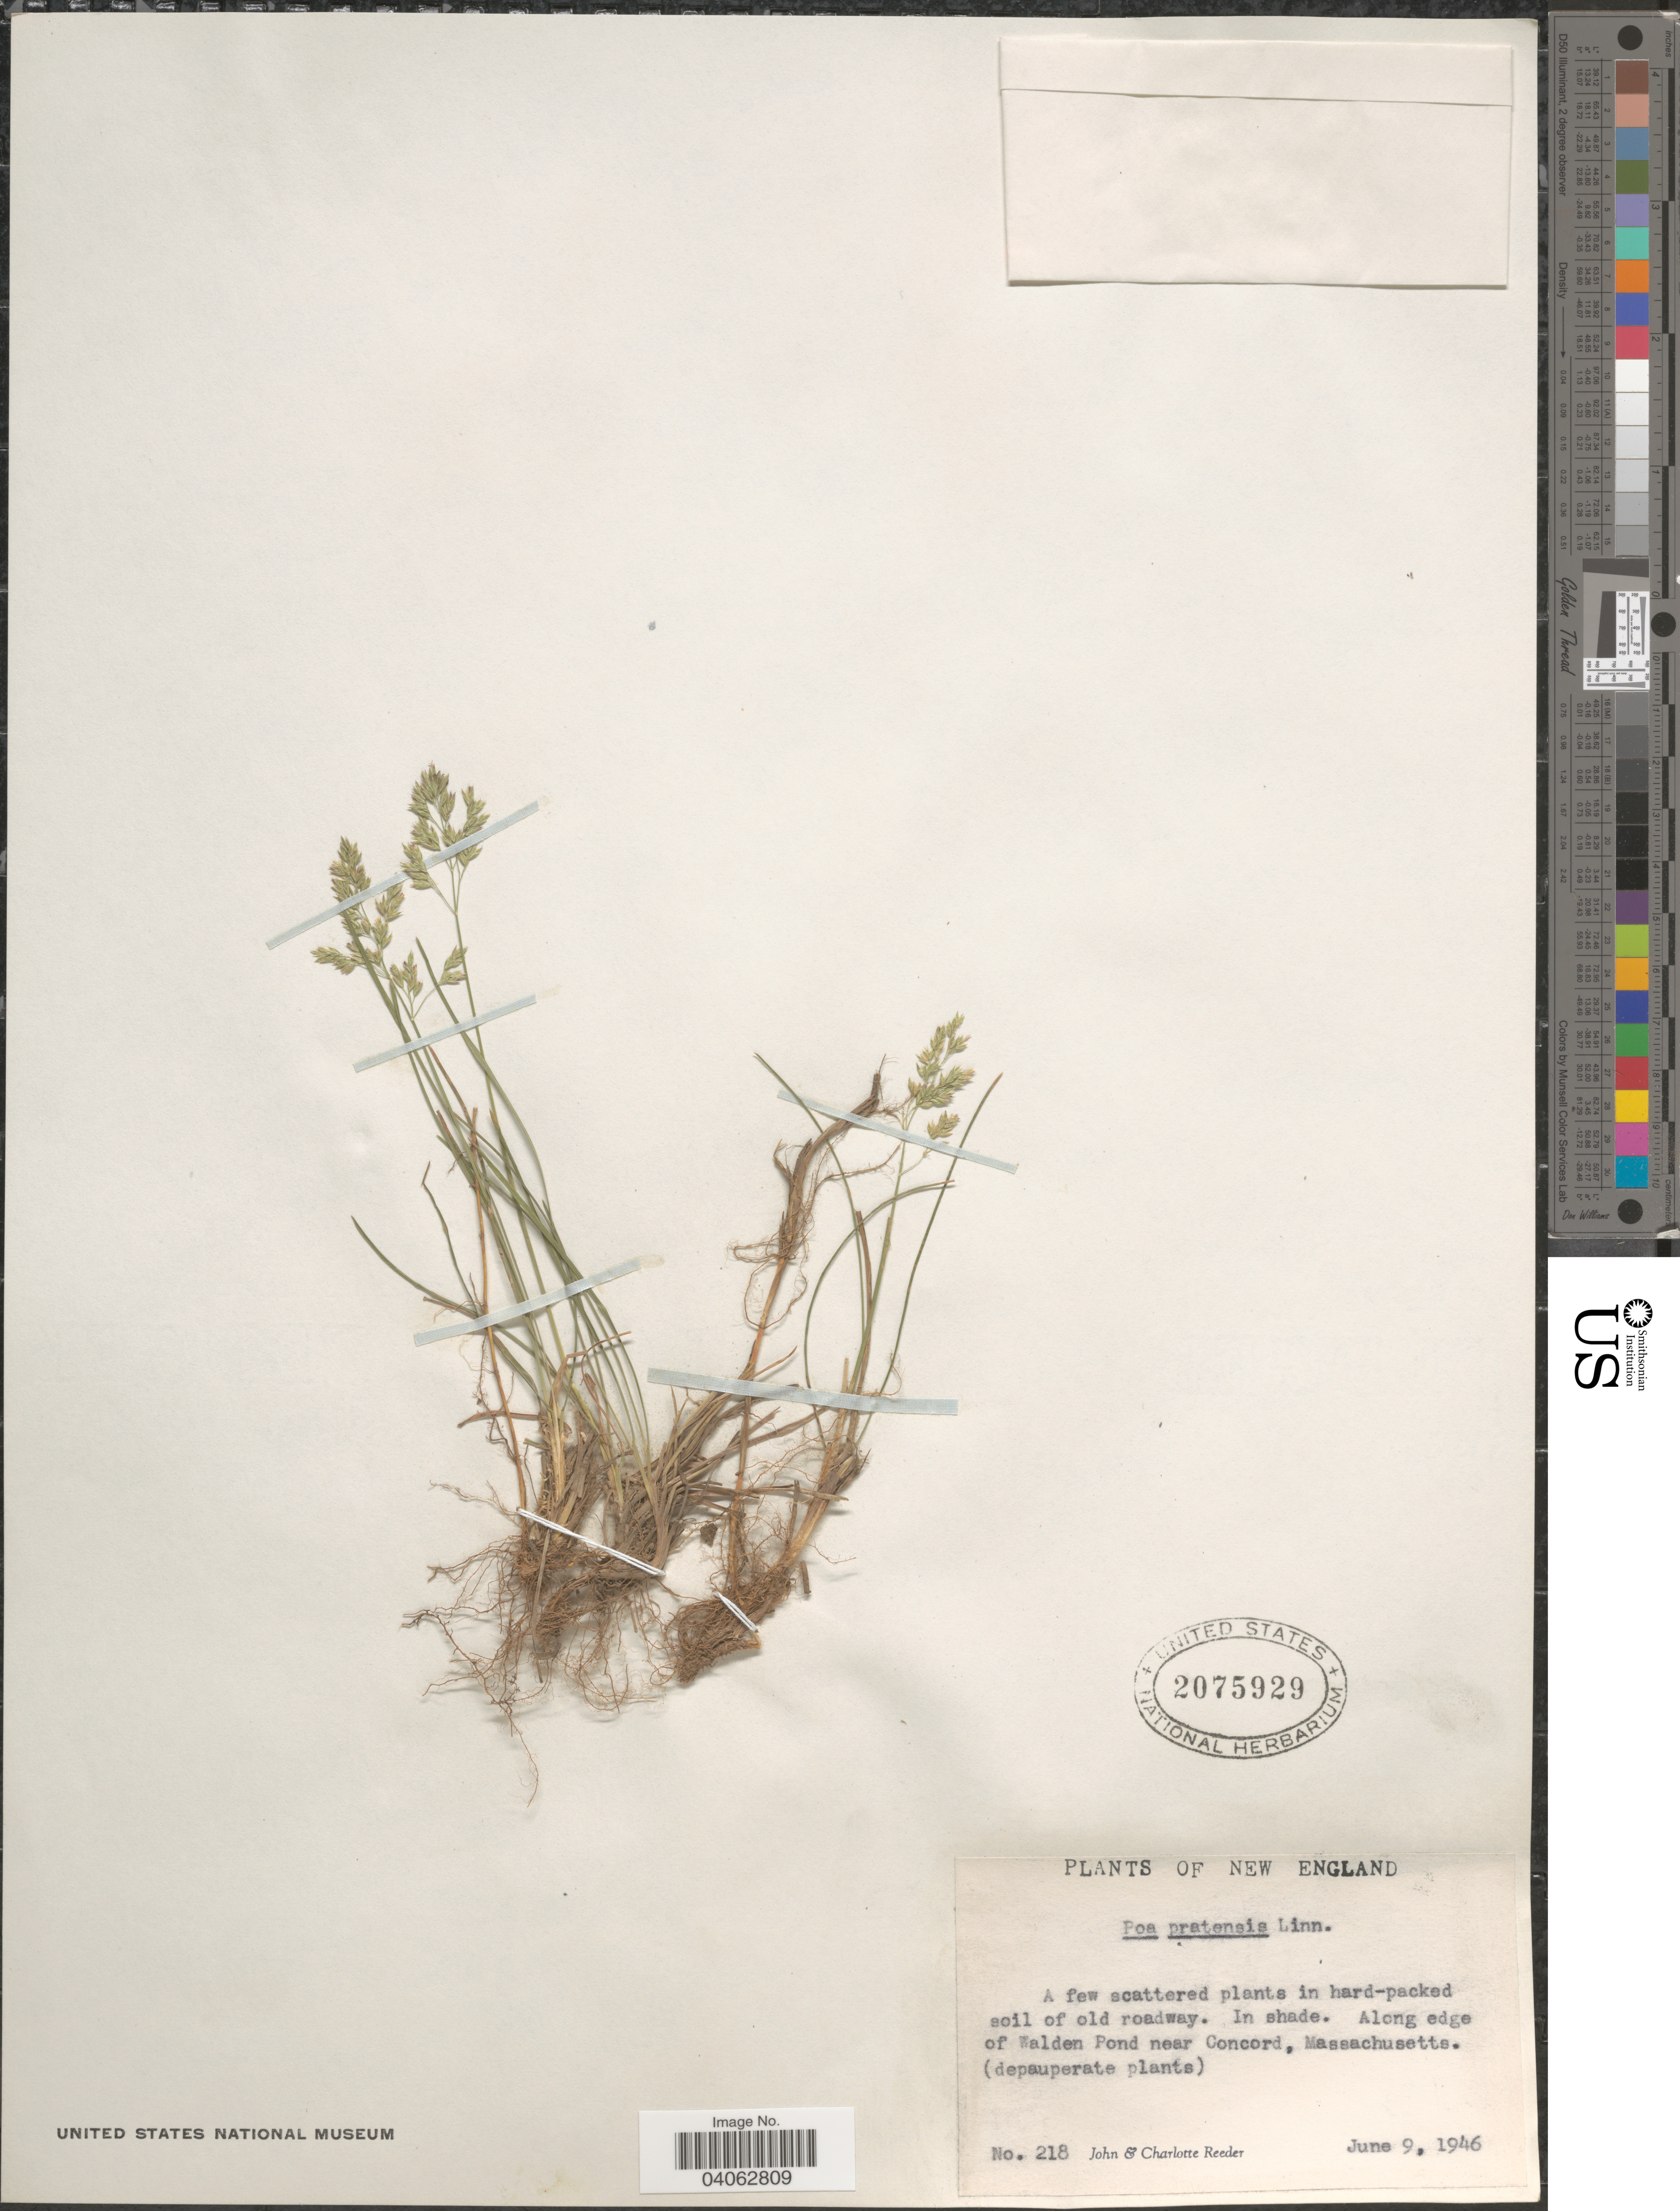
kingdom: Plantae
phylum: Tracheophyta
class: Liliopsida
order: Poales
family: Poaceae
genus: Poa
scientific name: Poa pratensis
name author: L.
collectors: J. R. Reeder & C. G. Reeder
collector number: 218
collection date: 1946-06-09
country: United States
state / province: Massachusetts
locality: New England. Along edge of Walden Pond near Concord.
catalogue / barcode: US 2075929